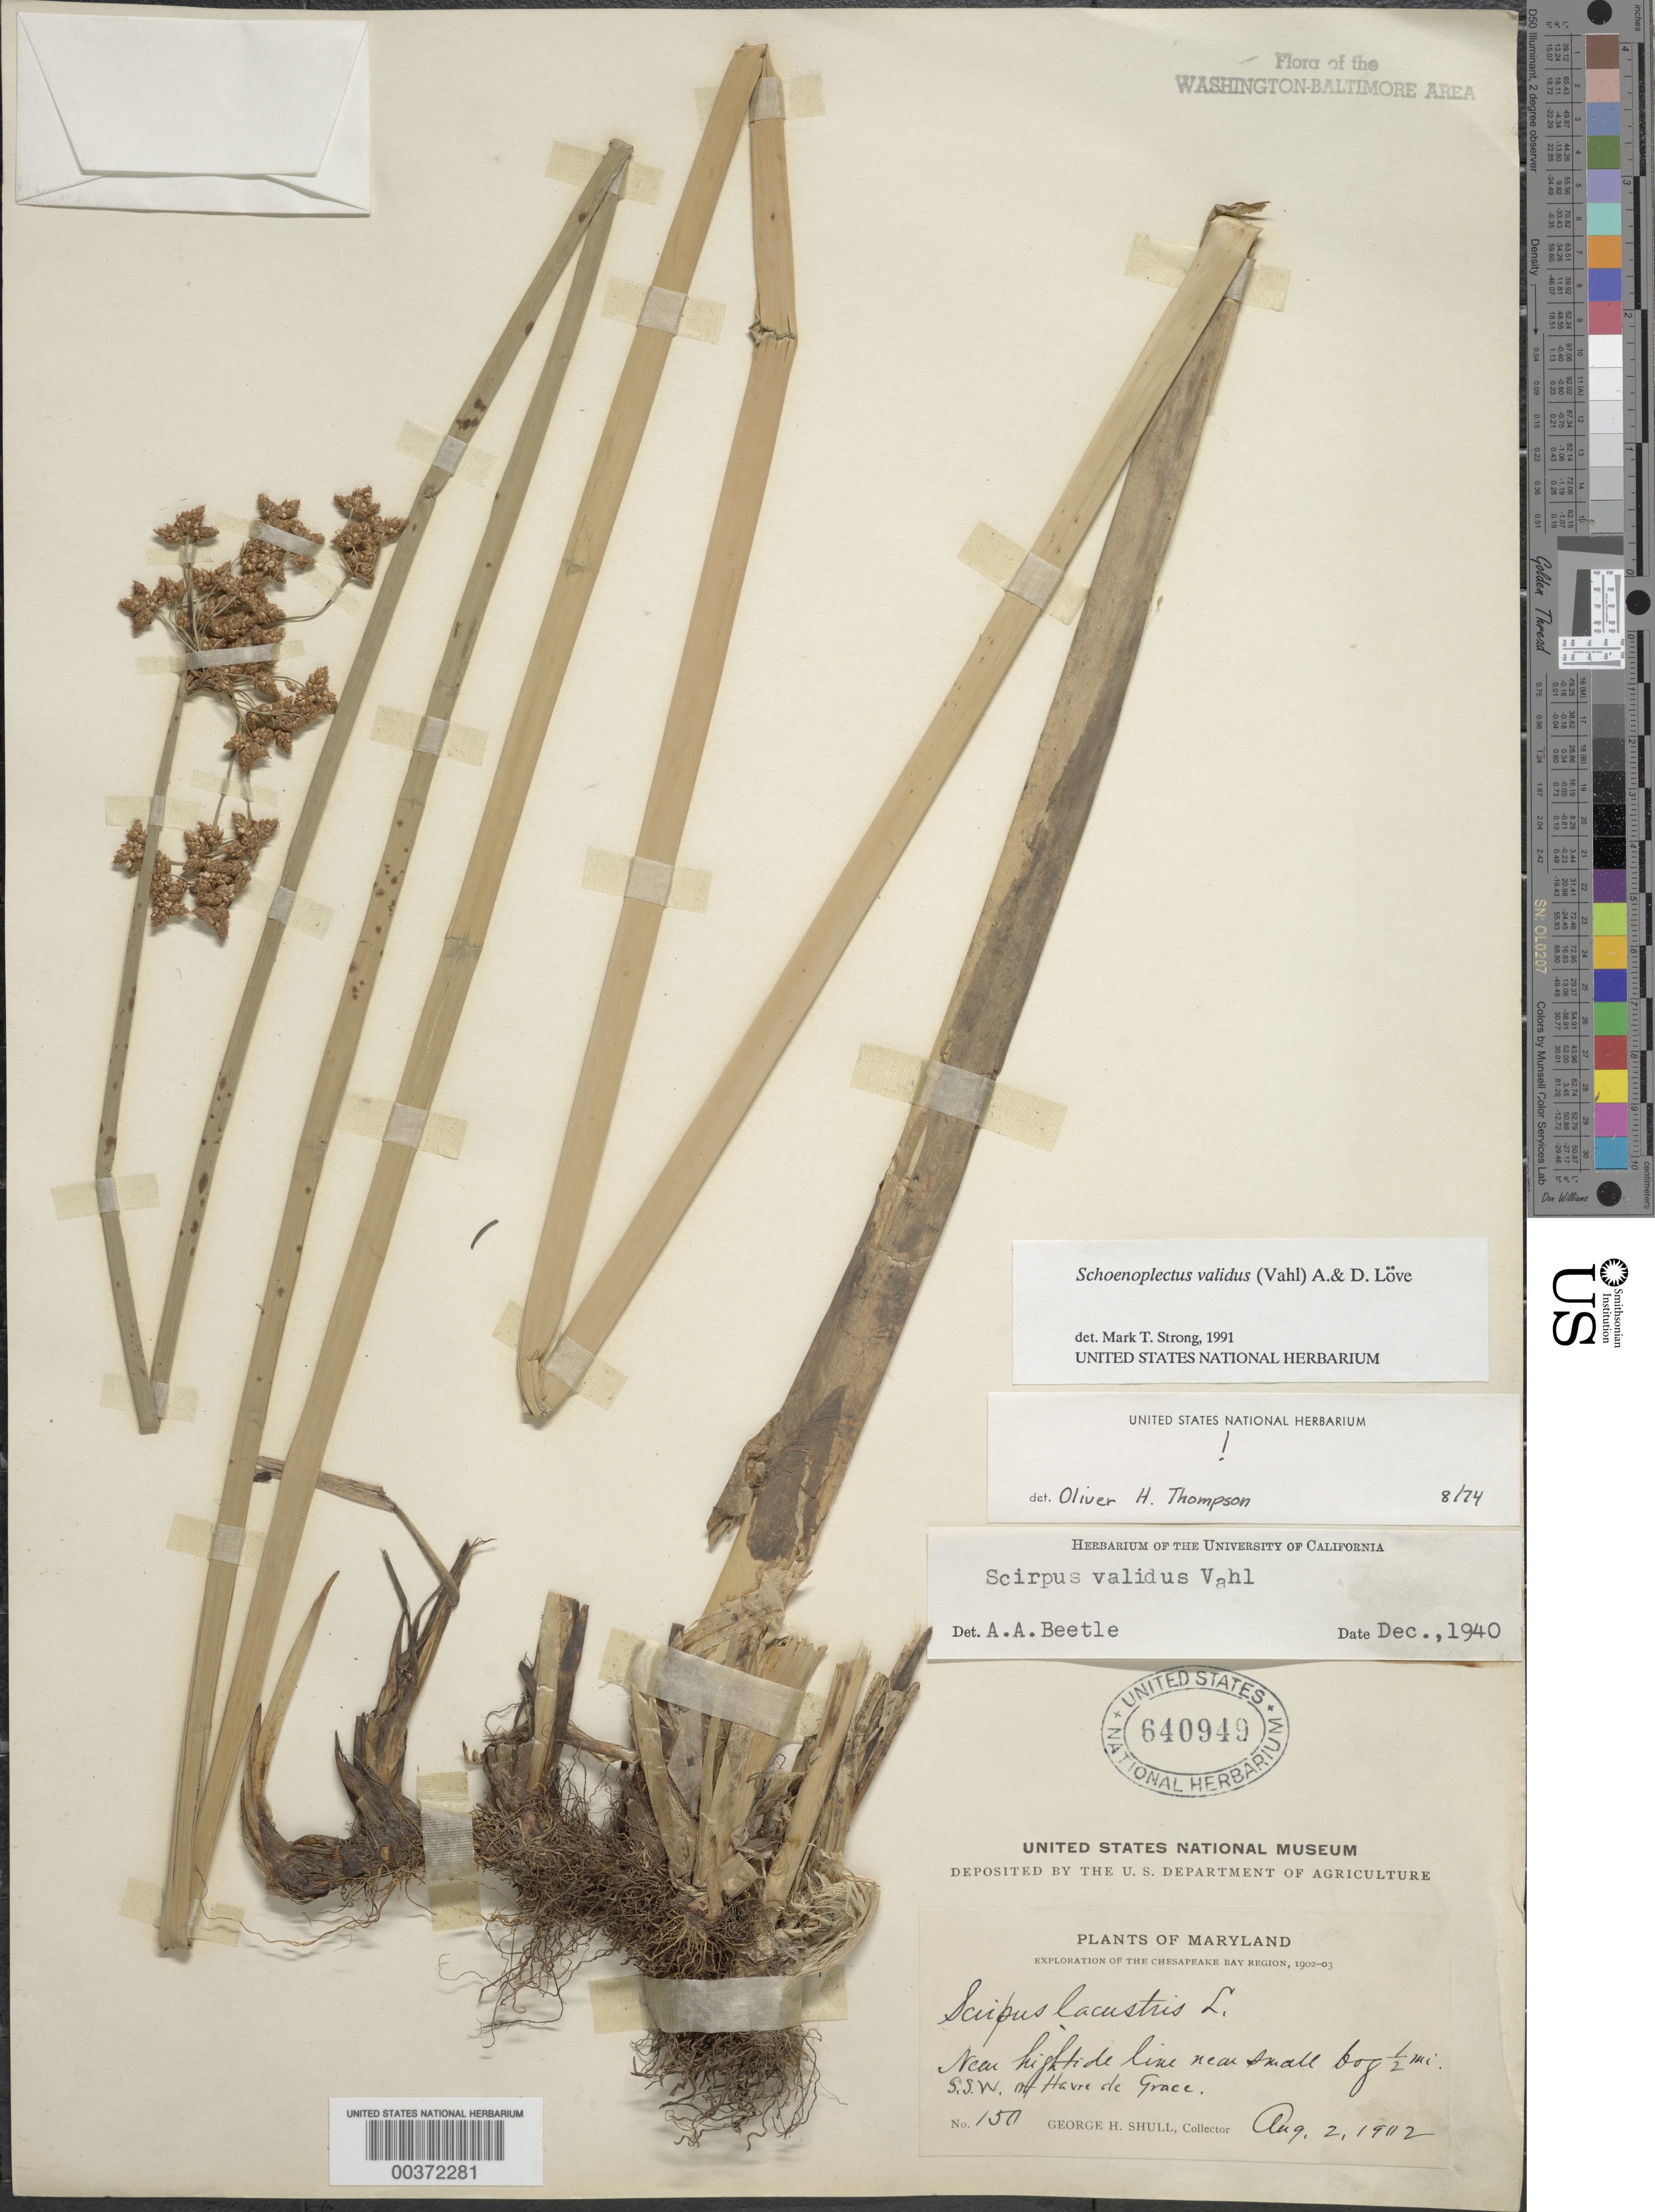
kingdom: Plantae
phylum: Tracheophyta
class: Liliopsida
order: Poales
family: Cyperaceae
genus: Schoenoplectus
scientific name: Schoenoplectus validus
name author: (Vahl) Á. Löve & D. Löve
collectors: G. H. Shull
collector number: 150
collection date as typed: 02 Aug 1902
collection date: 1902-08-02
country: United States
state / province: Maryland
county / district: Harford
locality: SSW of Havre De Grace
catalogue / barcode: US 640949